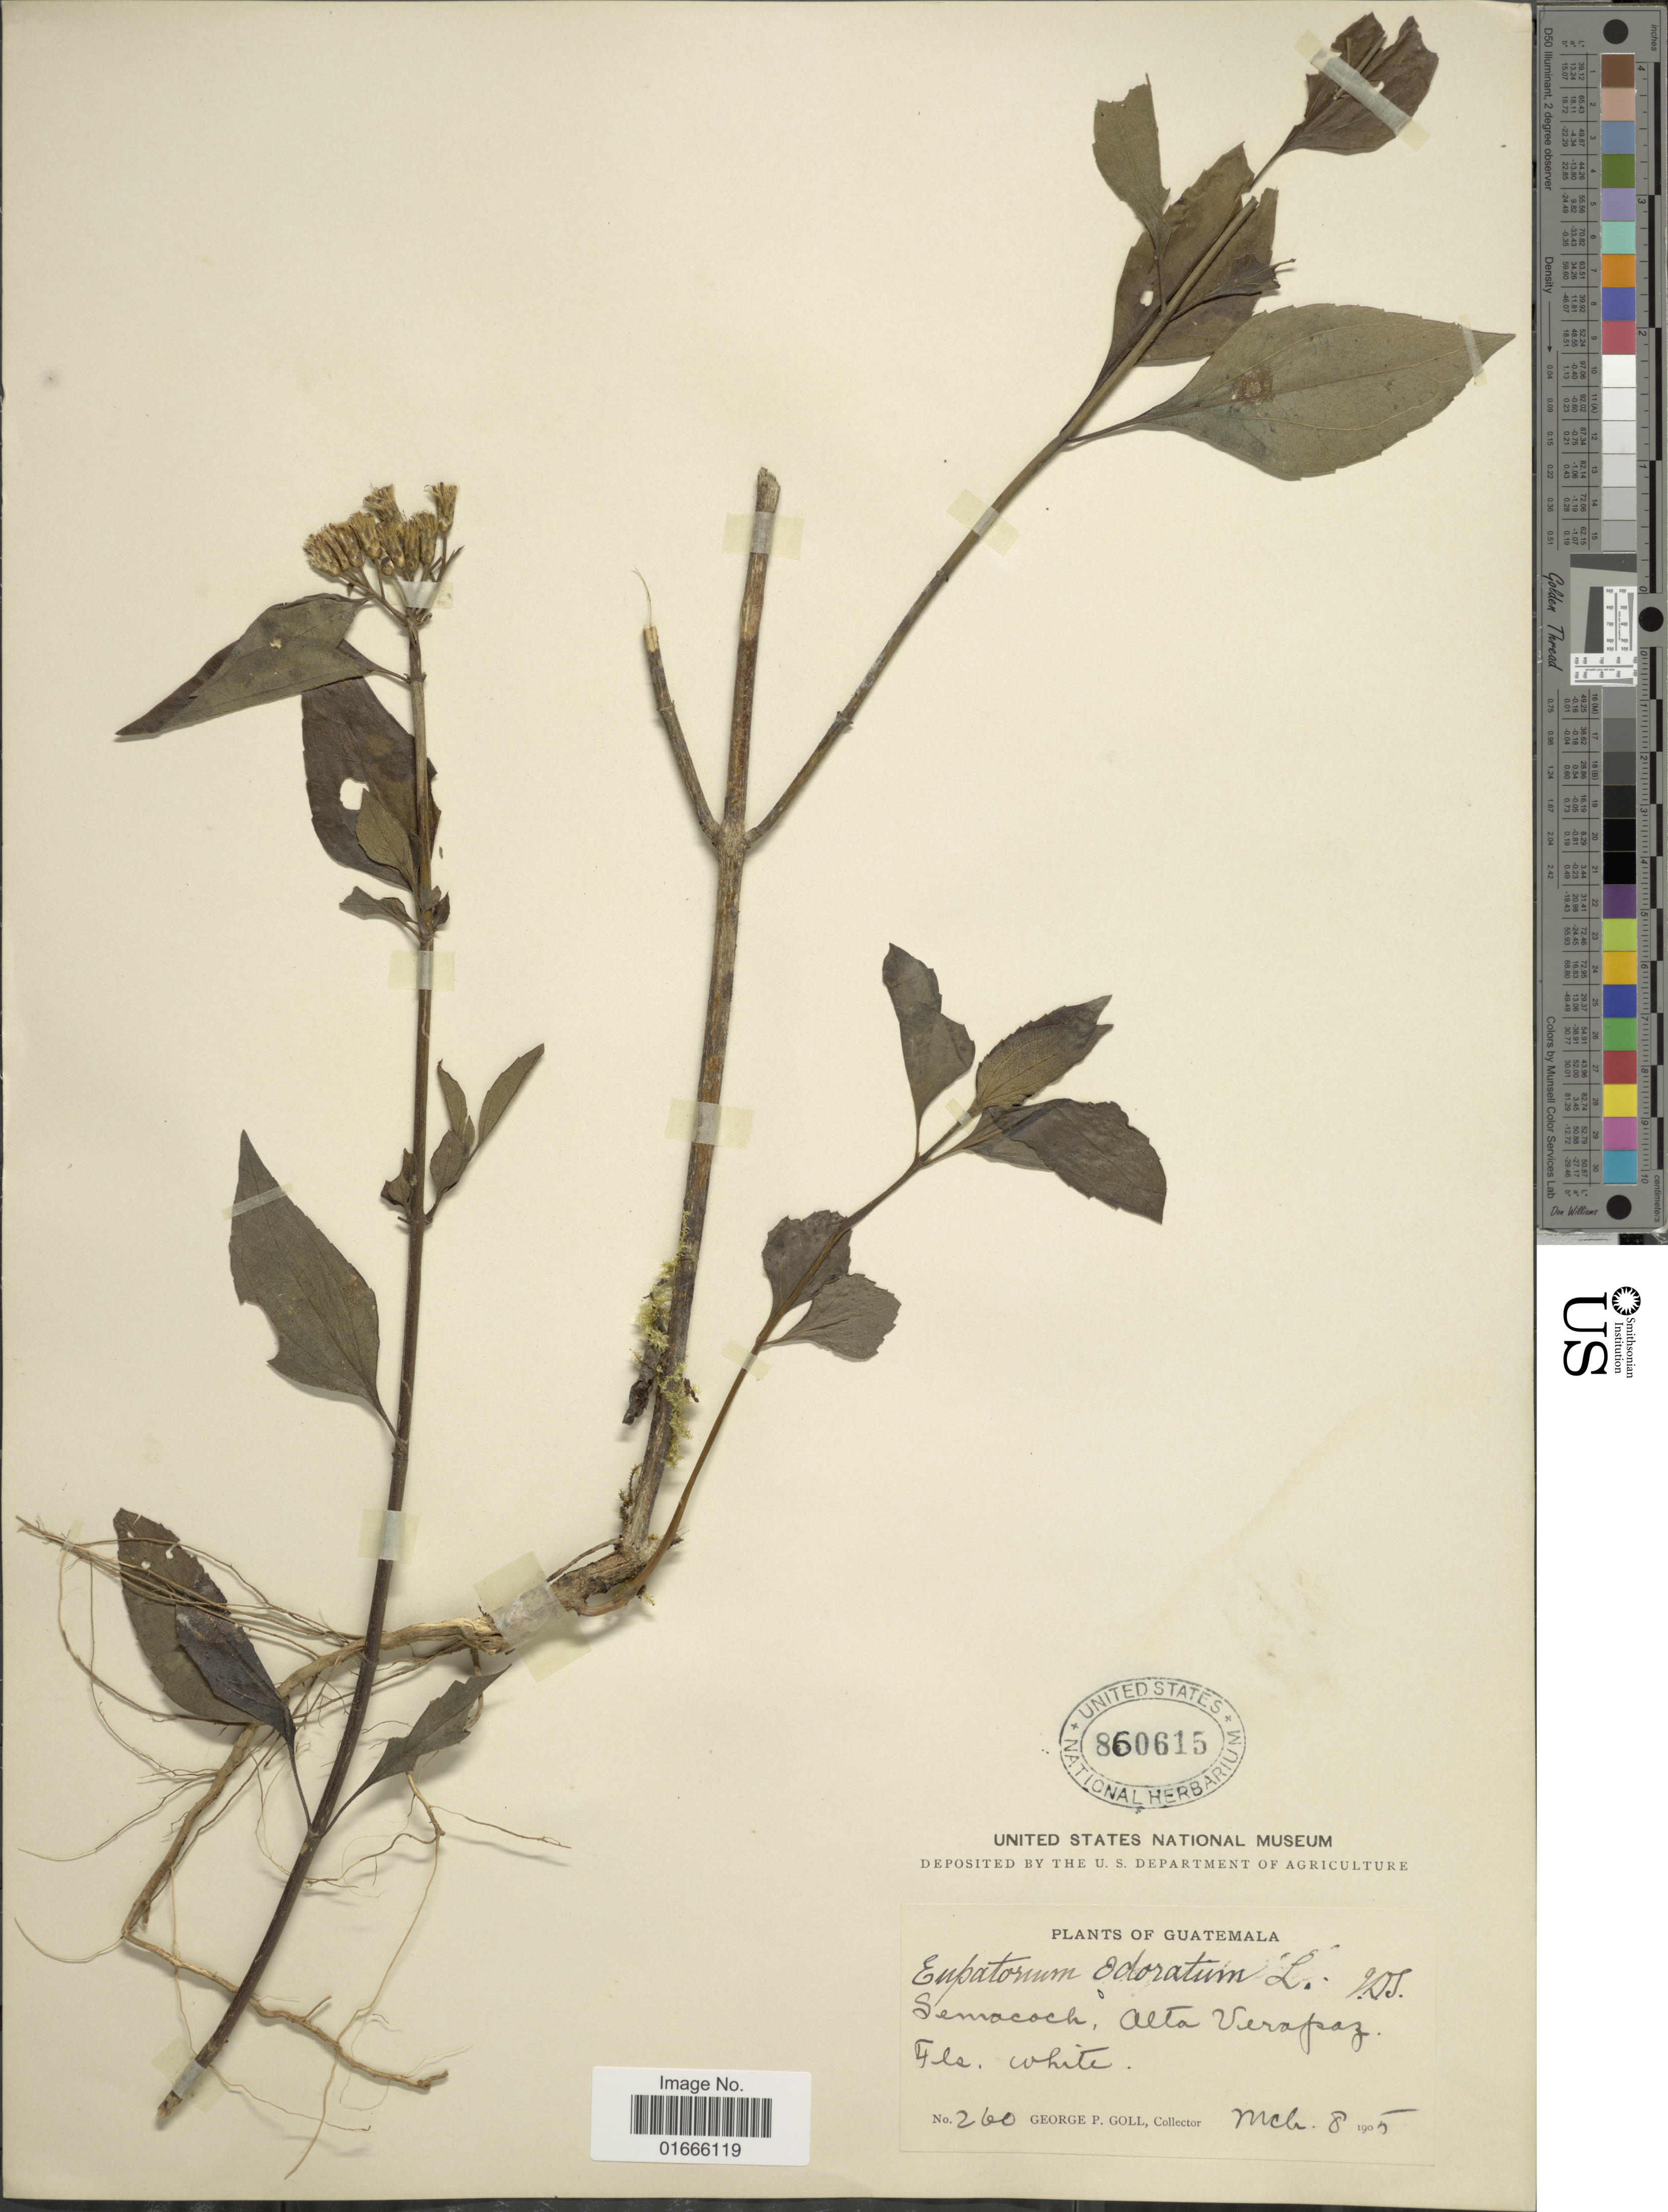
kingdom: Plantae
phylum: Tracheophyta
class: Magnoliopsida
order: Asterales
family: Asteraceae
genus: Chromolaena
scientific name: Chromolaena odorata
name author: (L.) R.M. King & H. Rob.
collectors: G. P. Goll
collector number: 260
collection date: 1905-03-08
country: Guatemala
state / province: Alta Verapaz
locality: Semacoch, Alta Verapaz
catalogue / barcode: US 860615